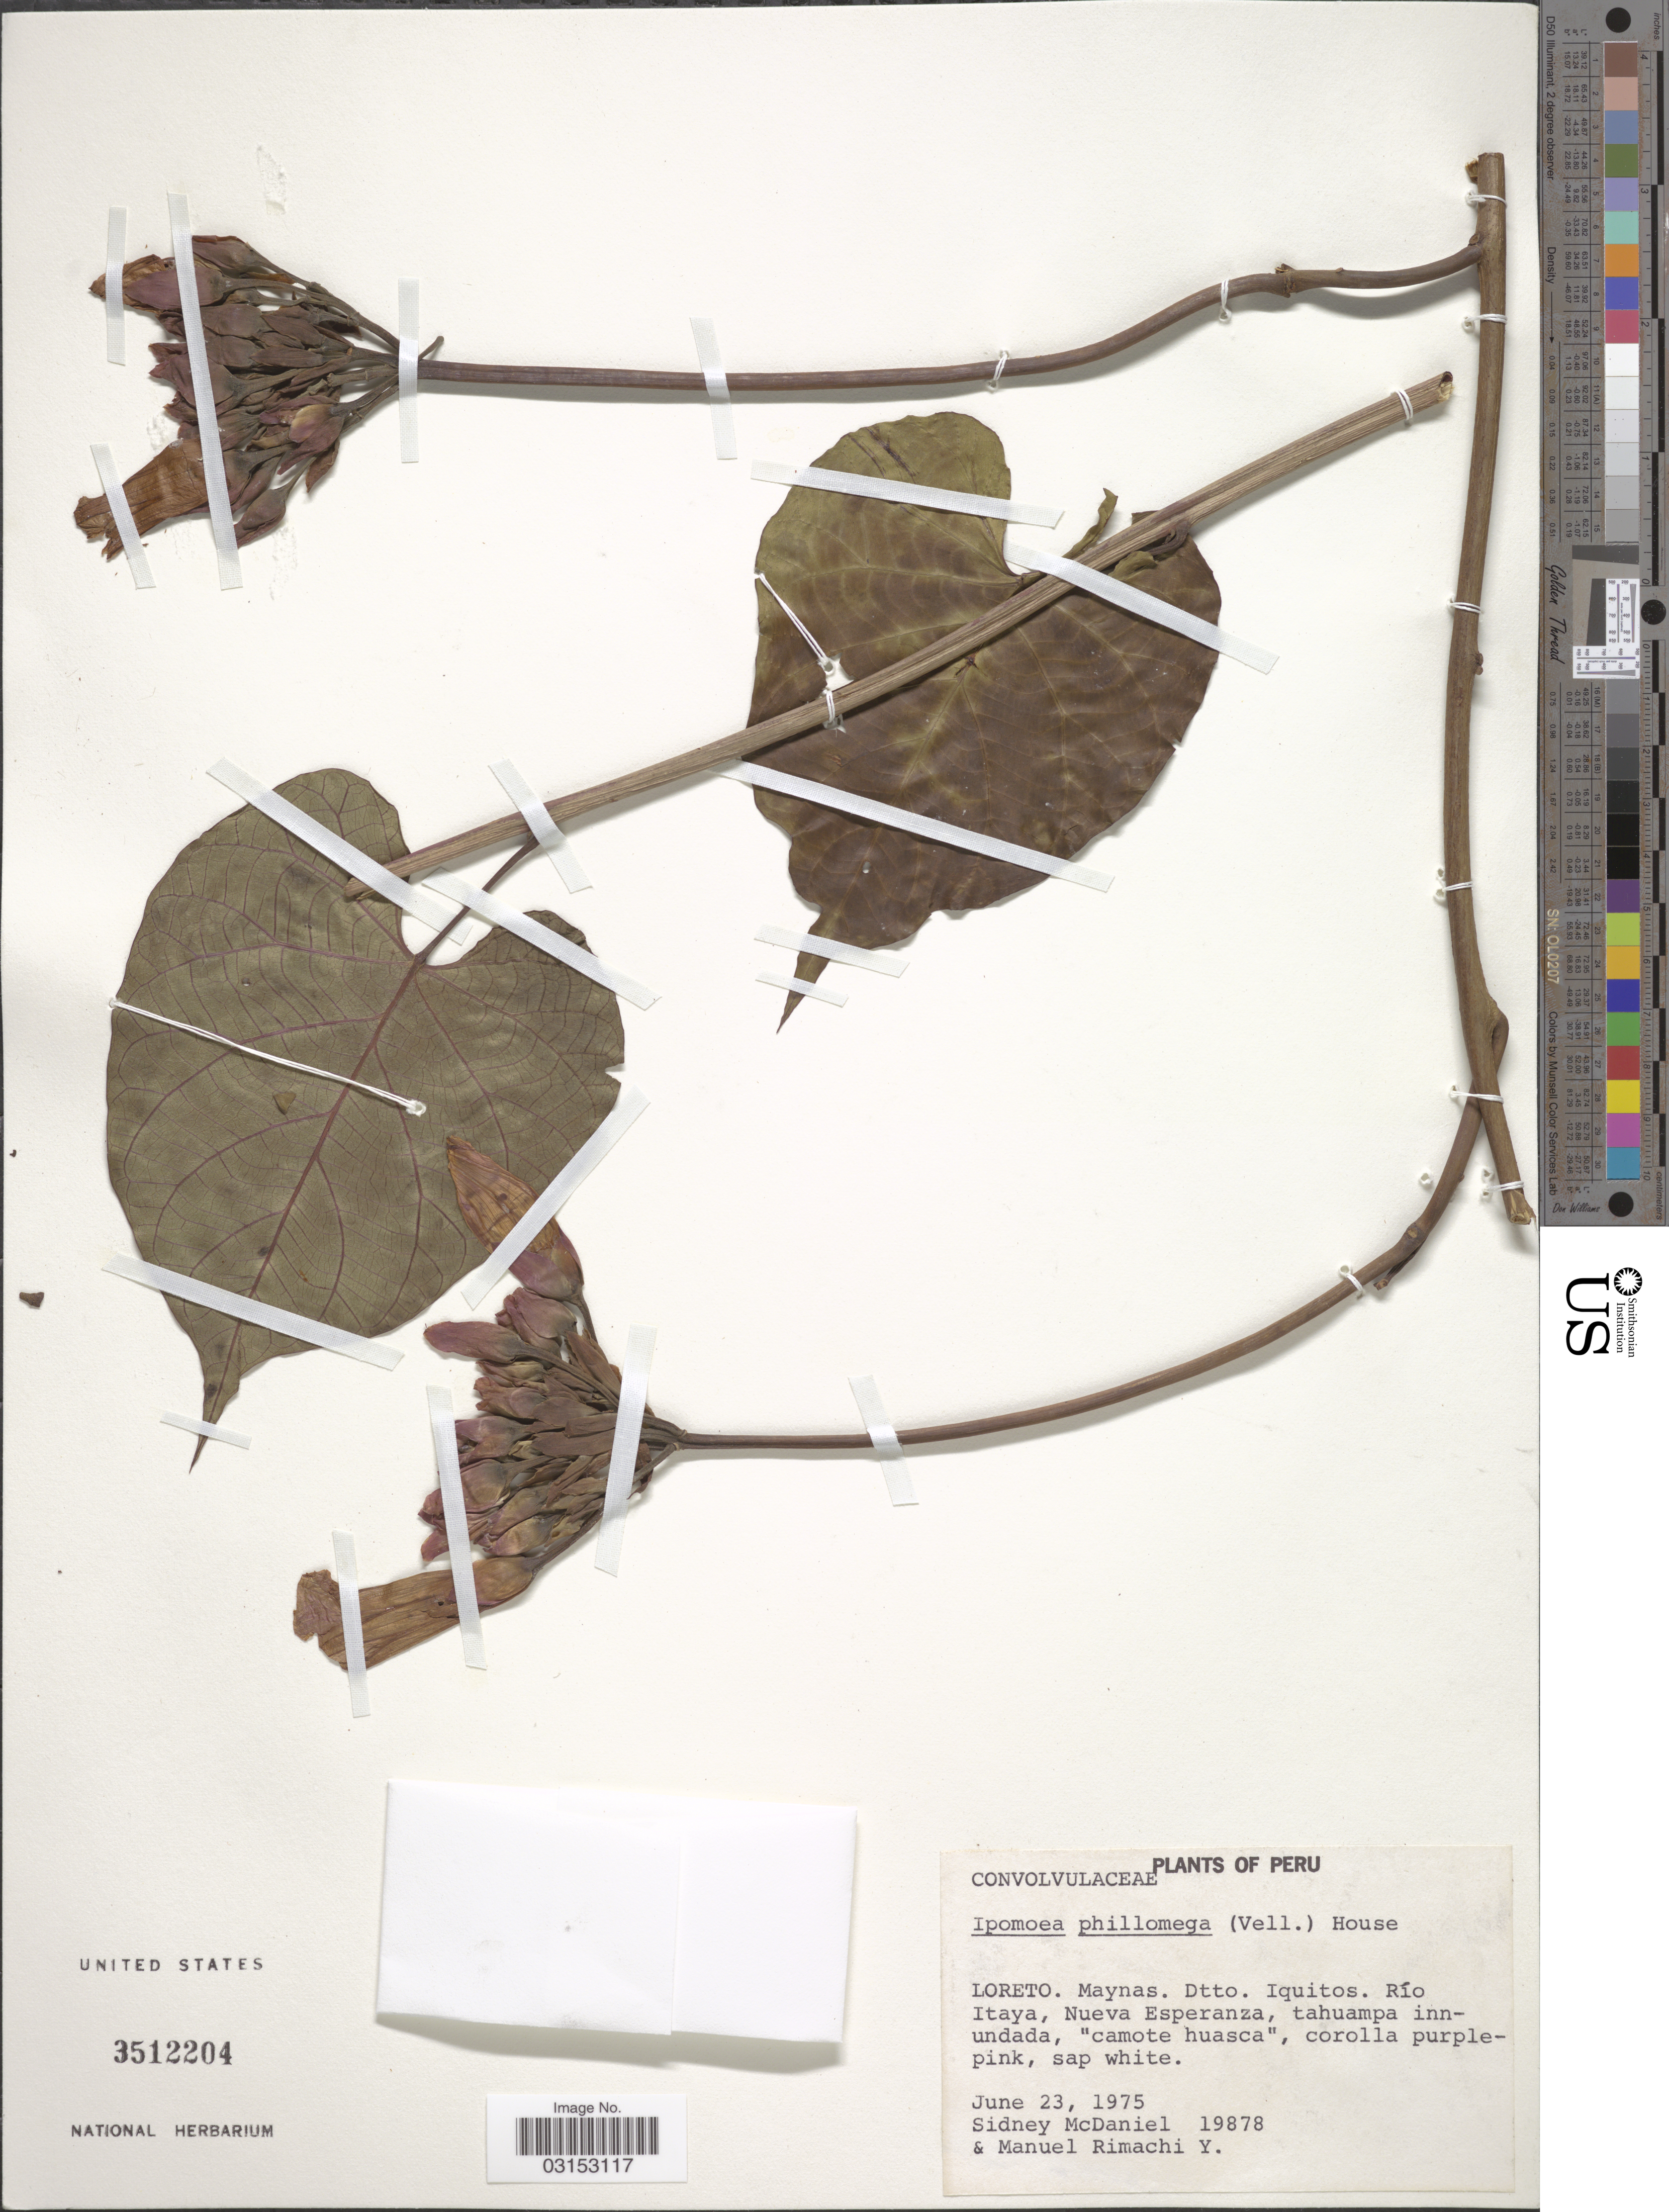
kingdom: Plantae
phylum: Tracheophyta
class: Magnoliopsida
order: Solanales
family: Convolvulaceae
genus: Ipomoea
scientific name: Ipomoea philomega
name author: (Vell.) House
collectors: S. McDaniel & M. Rimachi Y.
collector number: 19878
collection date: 1975-06-23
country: Peru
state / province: Loreto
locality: Maynas. Dtto. Iquitos. Río Itaya, Nueva Esperanza.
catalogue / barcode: US 3512204